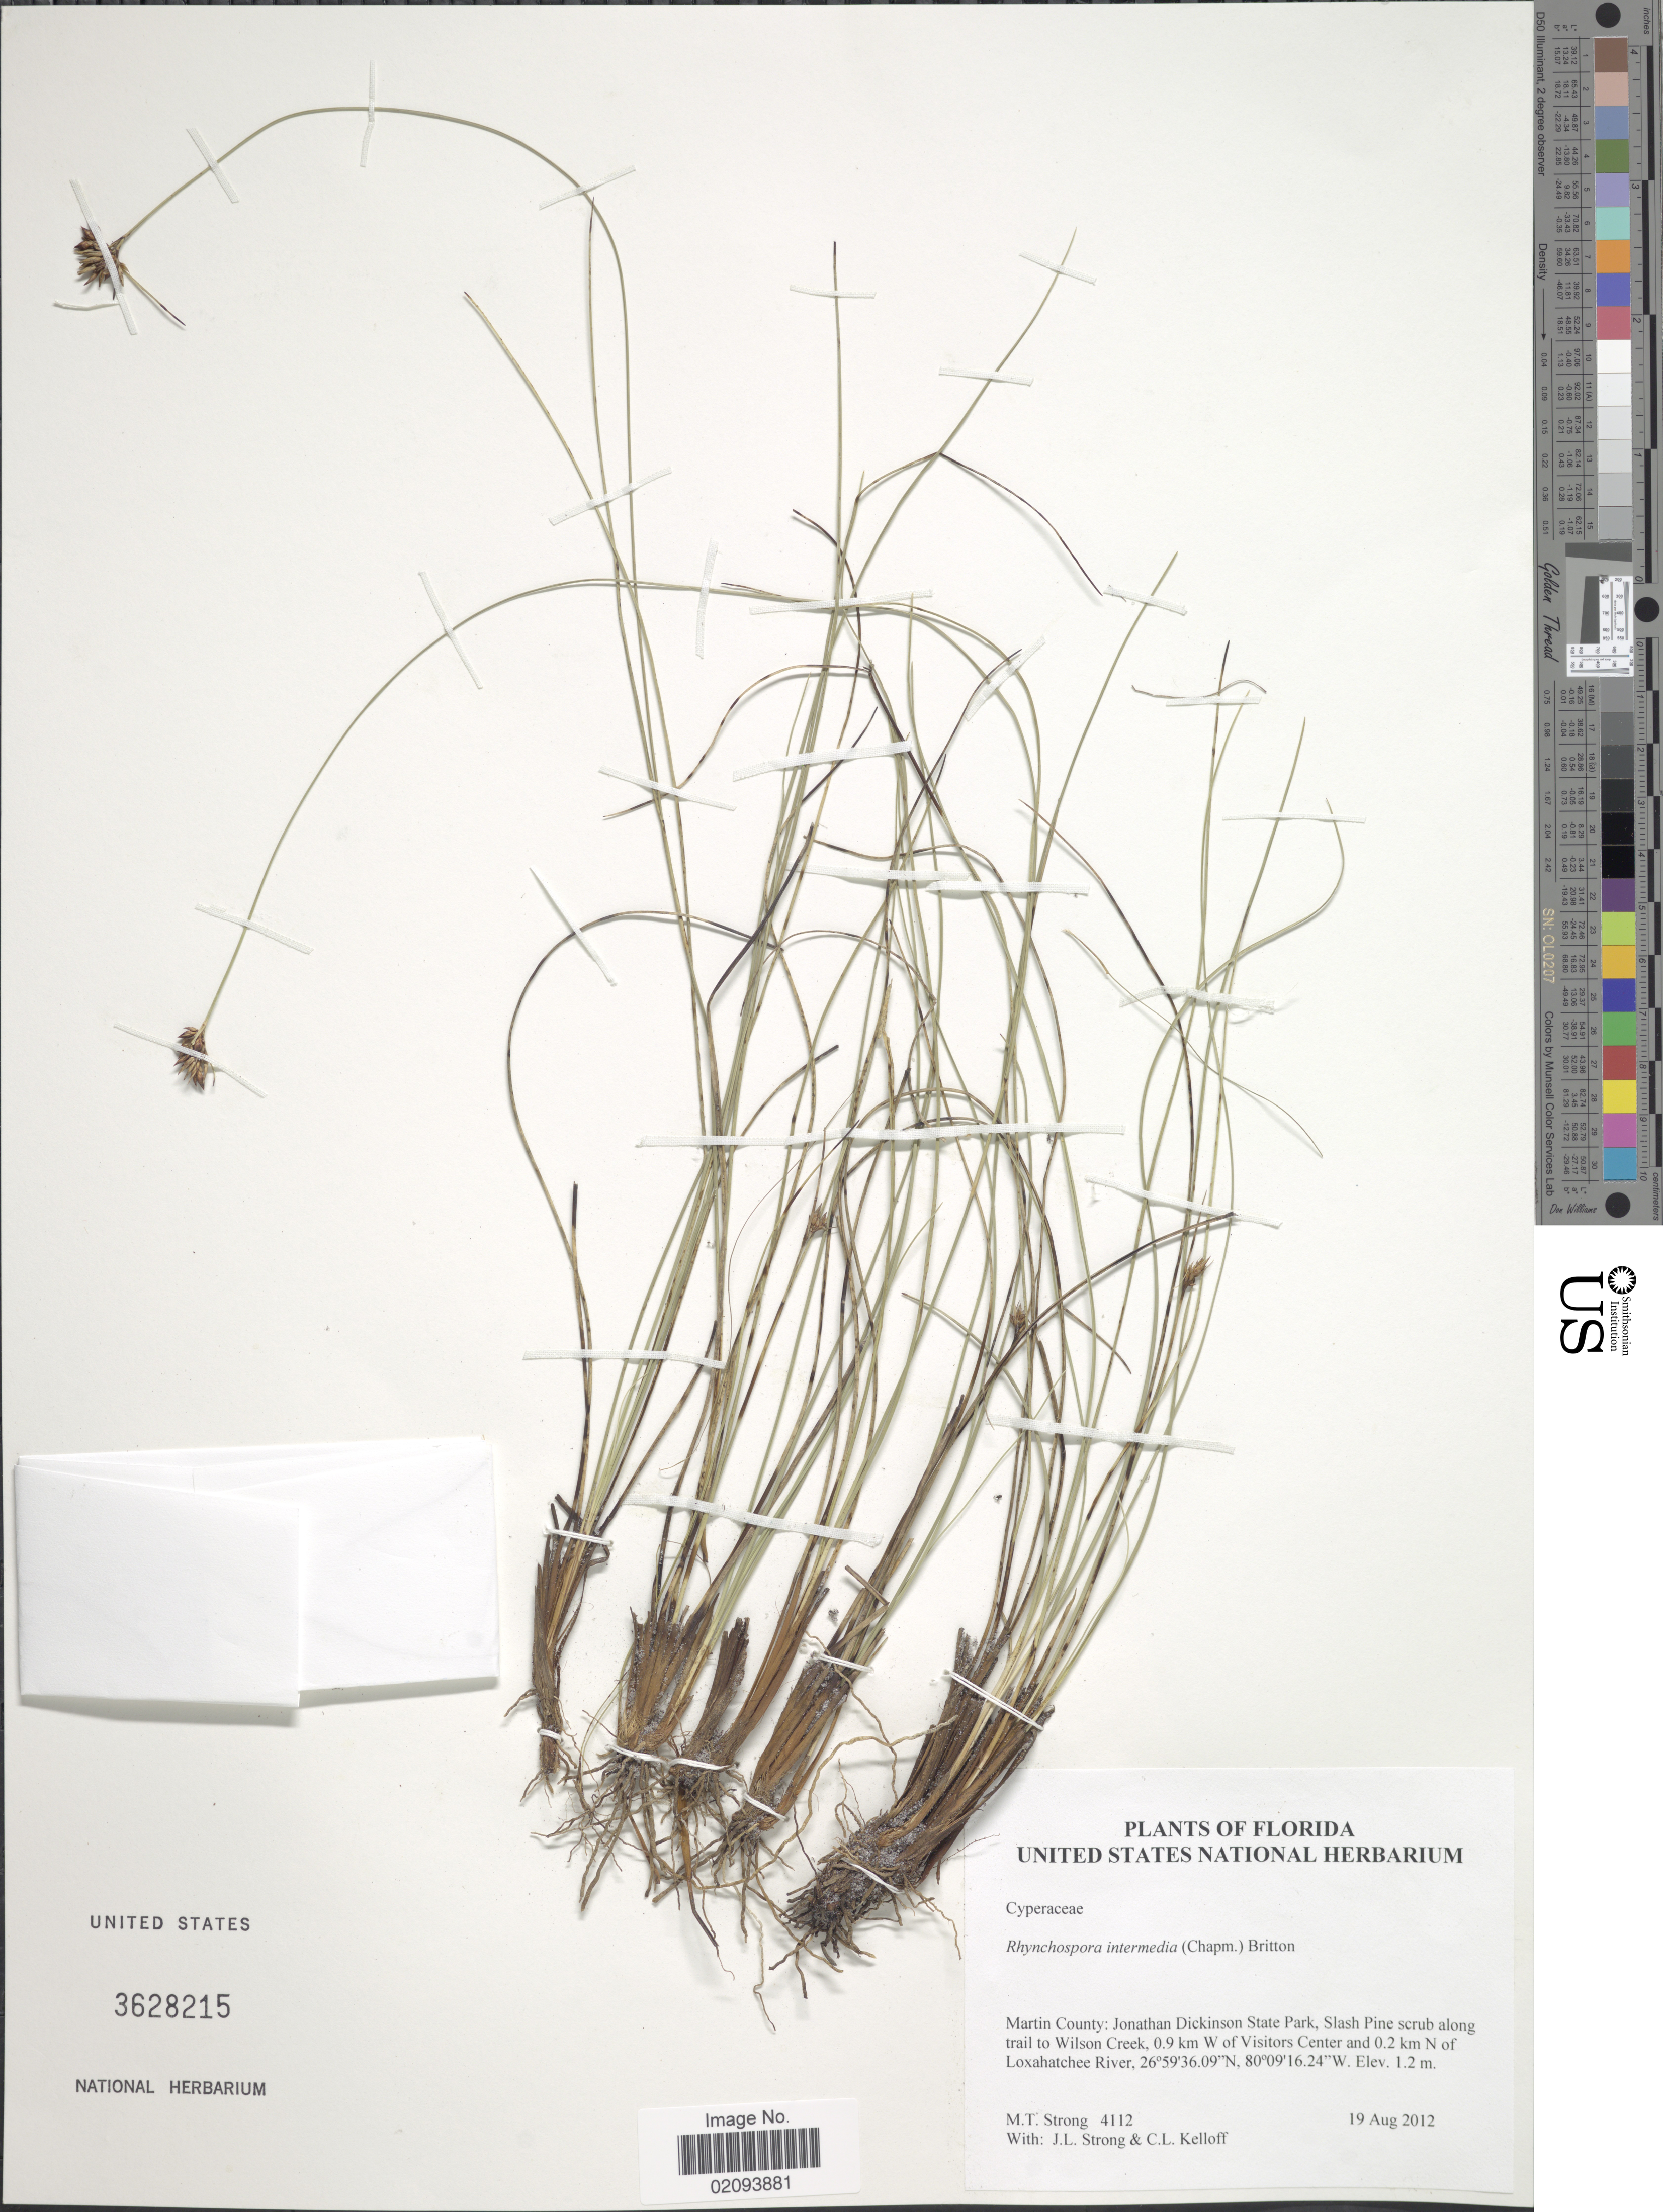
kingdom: Plantae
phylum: Tracheophyta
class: Liliopsida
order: Poales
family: Cyperaceae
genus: Rhynchospora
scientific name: Rhynchospora intermedia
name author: (Chapm.) Britton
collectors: M. T. Strong, J. L. Strong & C. L. Kelloff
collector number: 4112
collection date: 2012-08-19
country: United States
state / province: Florida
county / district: Martin County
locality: Jonathan Dickinson State Park, Slash Pine scrub along trail to Wilson Creek, 0.9 km W of Visitors Center and 0.2 km N of Loxahatchee River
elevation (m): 12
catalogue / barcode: US 3628215